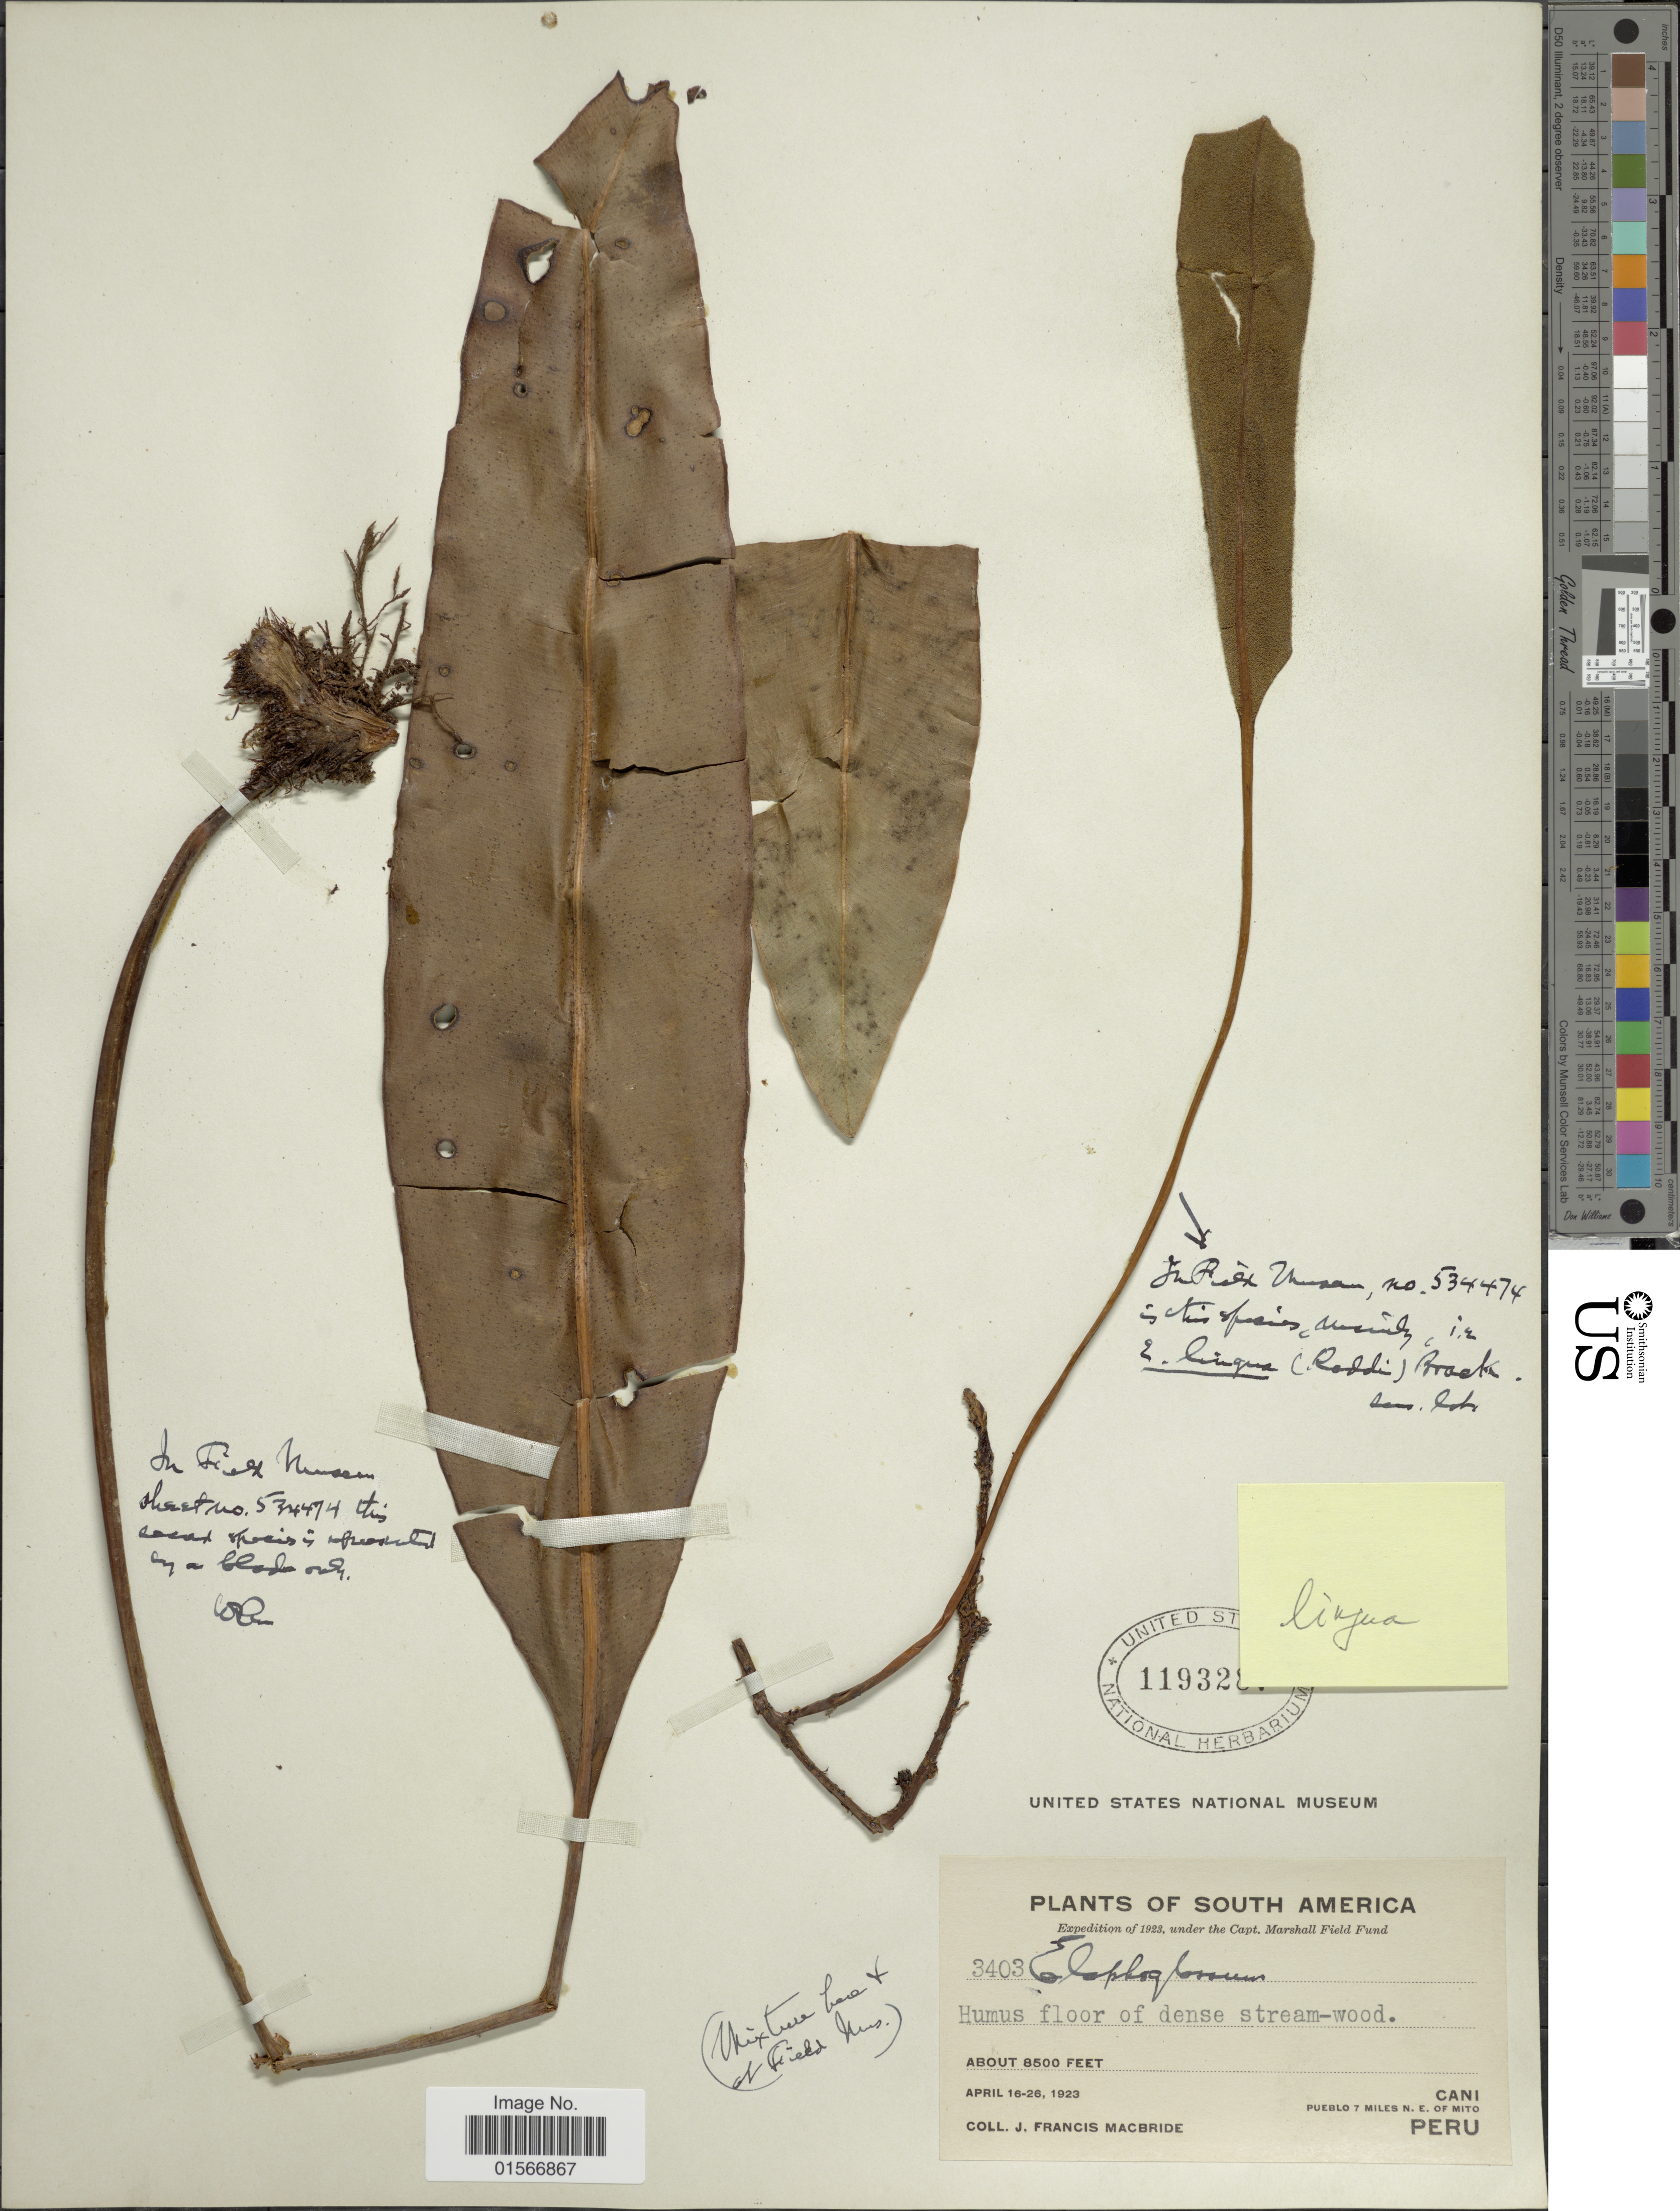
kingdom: Plantae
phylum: Tracheophyta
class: Polypodiopsida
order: Polypodiales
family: Dryopteridaceae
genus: Elaphoglossum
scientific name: Elaphoglossum lingua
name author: (C. Presl) Brack.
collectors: J. F. Macbride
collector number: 3403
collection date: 1923-04-16/1923-04-26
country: Peru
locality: Cani, Pueblo 7 miles N.E. of Mito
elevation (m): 2591